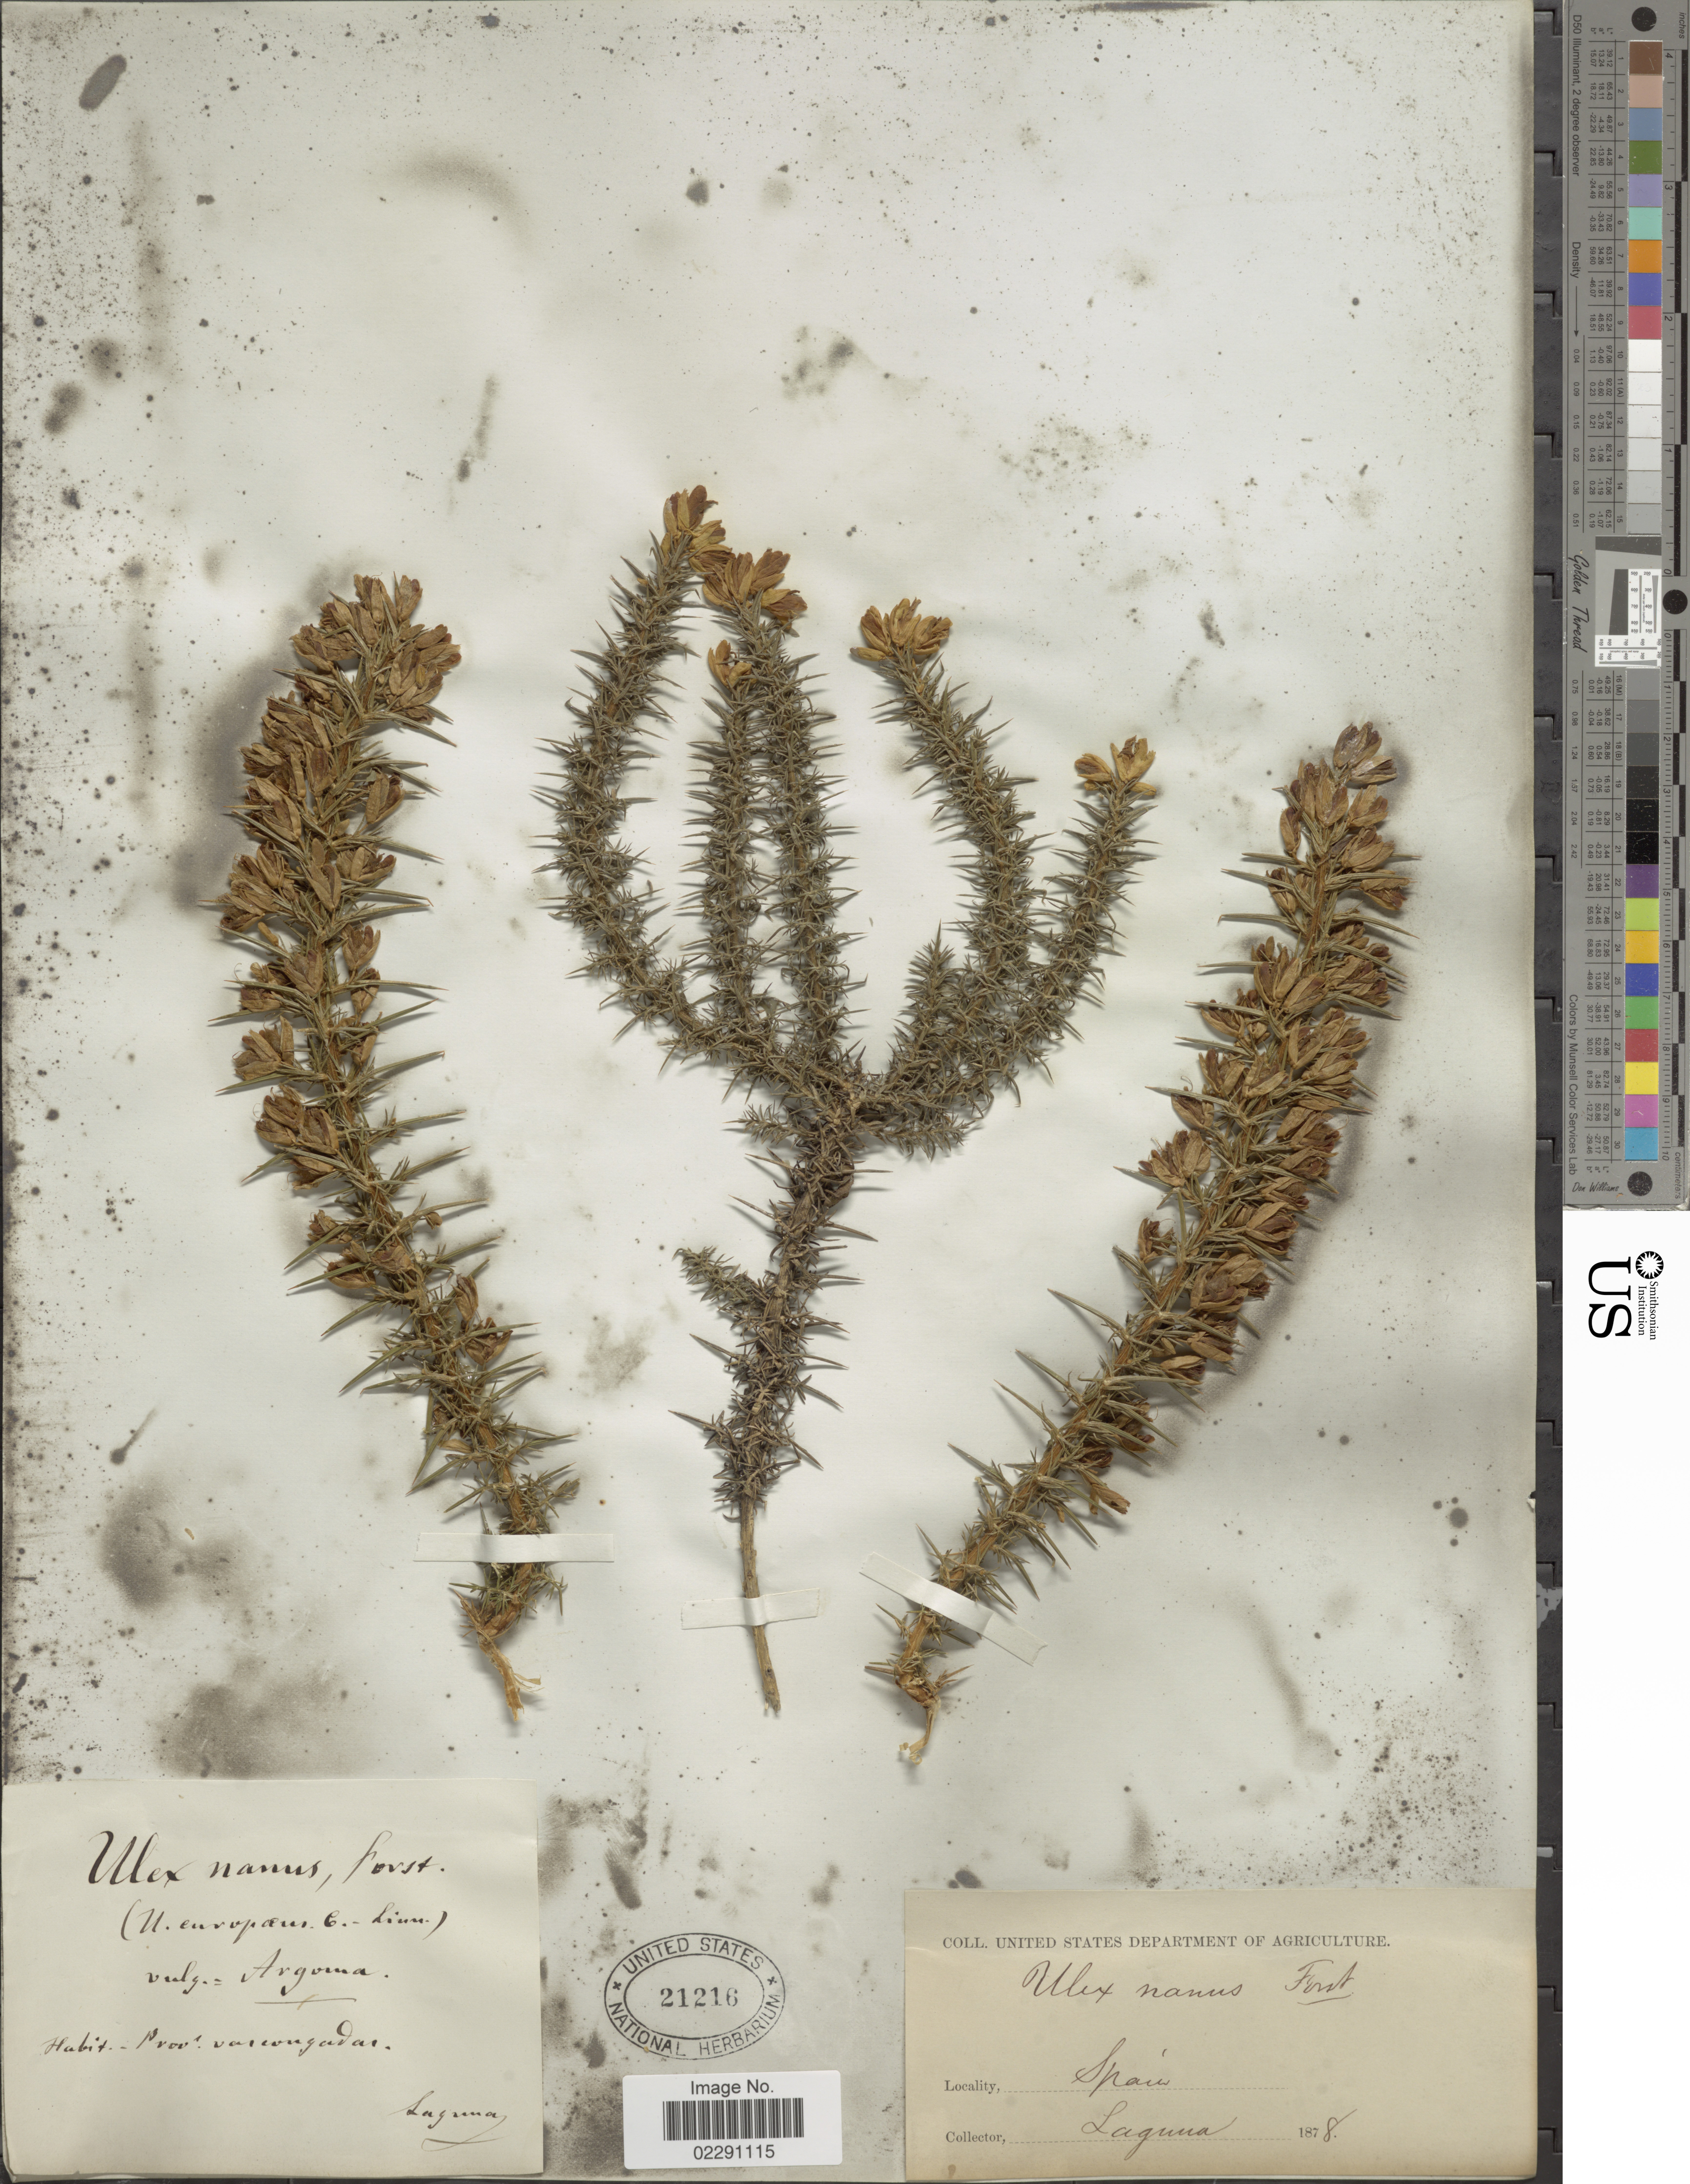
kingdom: Plantae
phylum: Tracheophyta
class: Magnoliopsida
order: Fabales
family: Fabaceae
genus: Ulex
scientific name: Ulex nanus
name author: Symons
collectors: -. Laguna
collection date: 1878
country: Spain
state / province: Andalucia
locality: Gadar (Sierra de Gador)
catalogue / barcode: US 21216